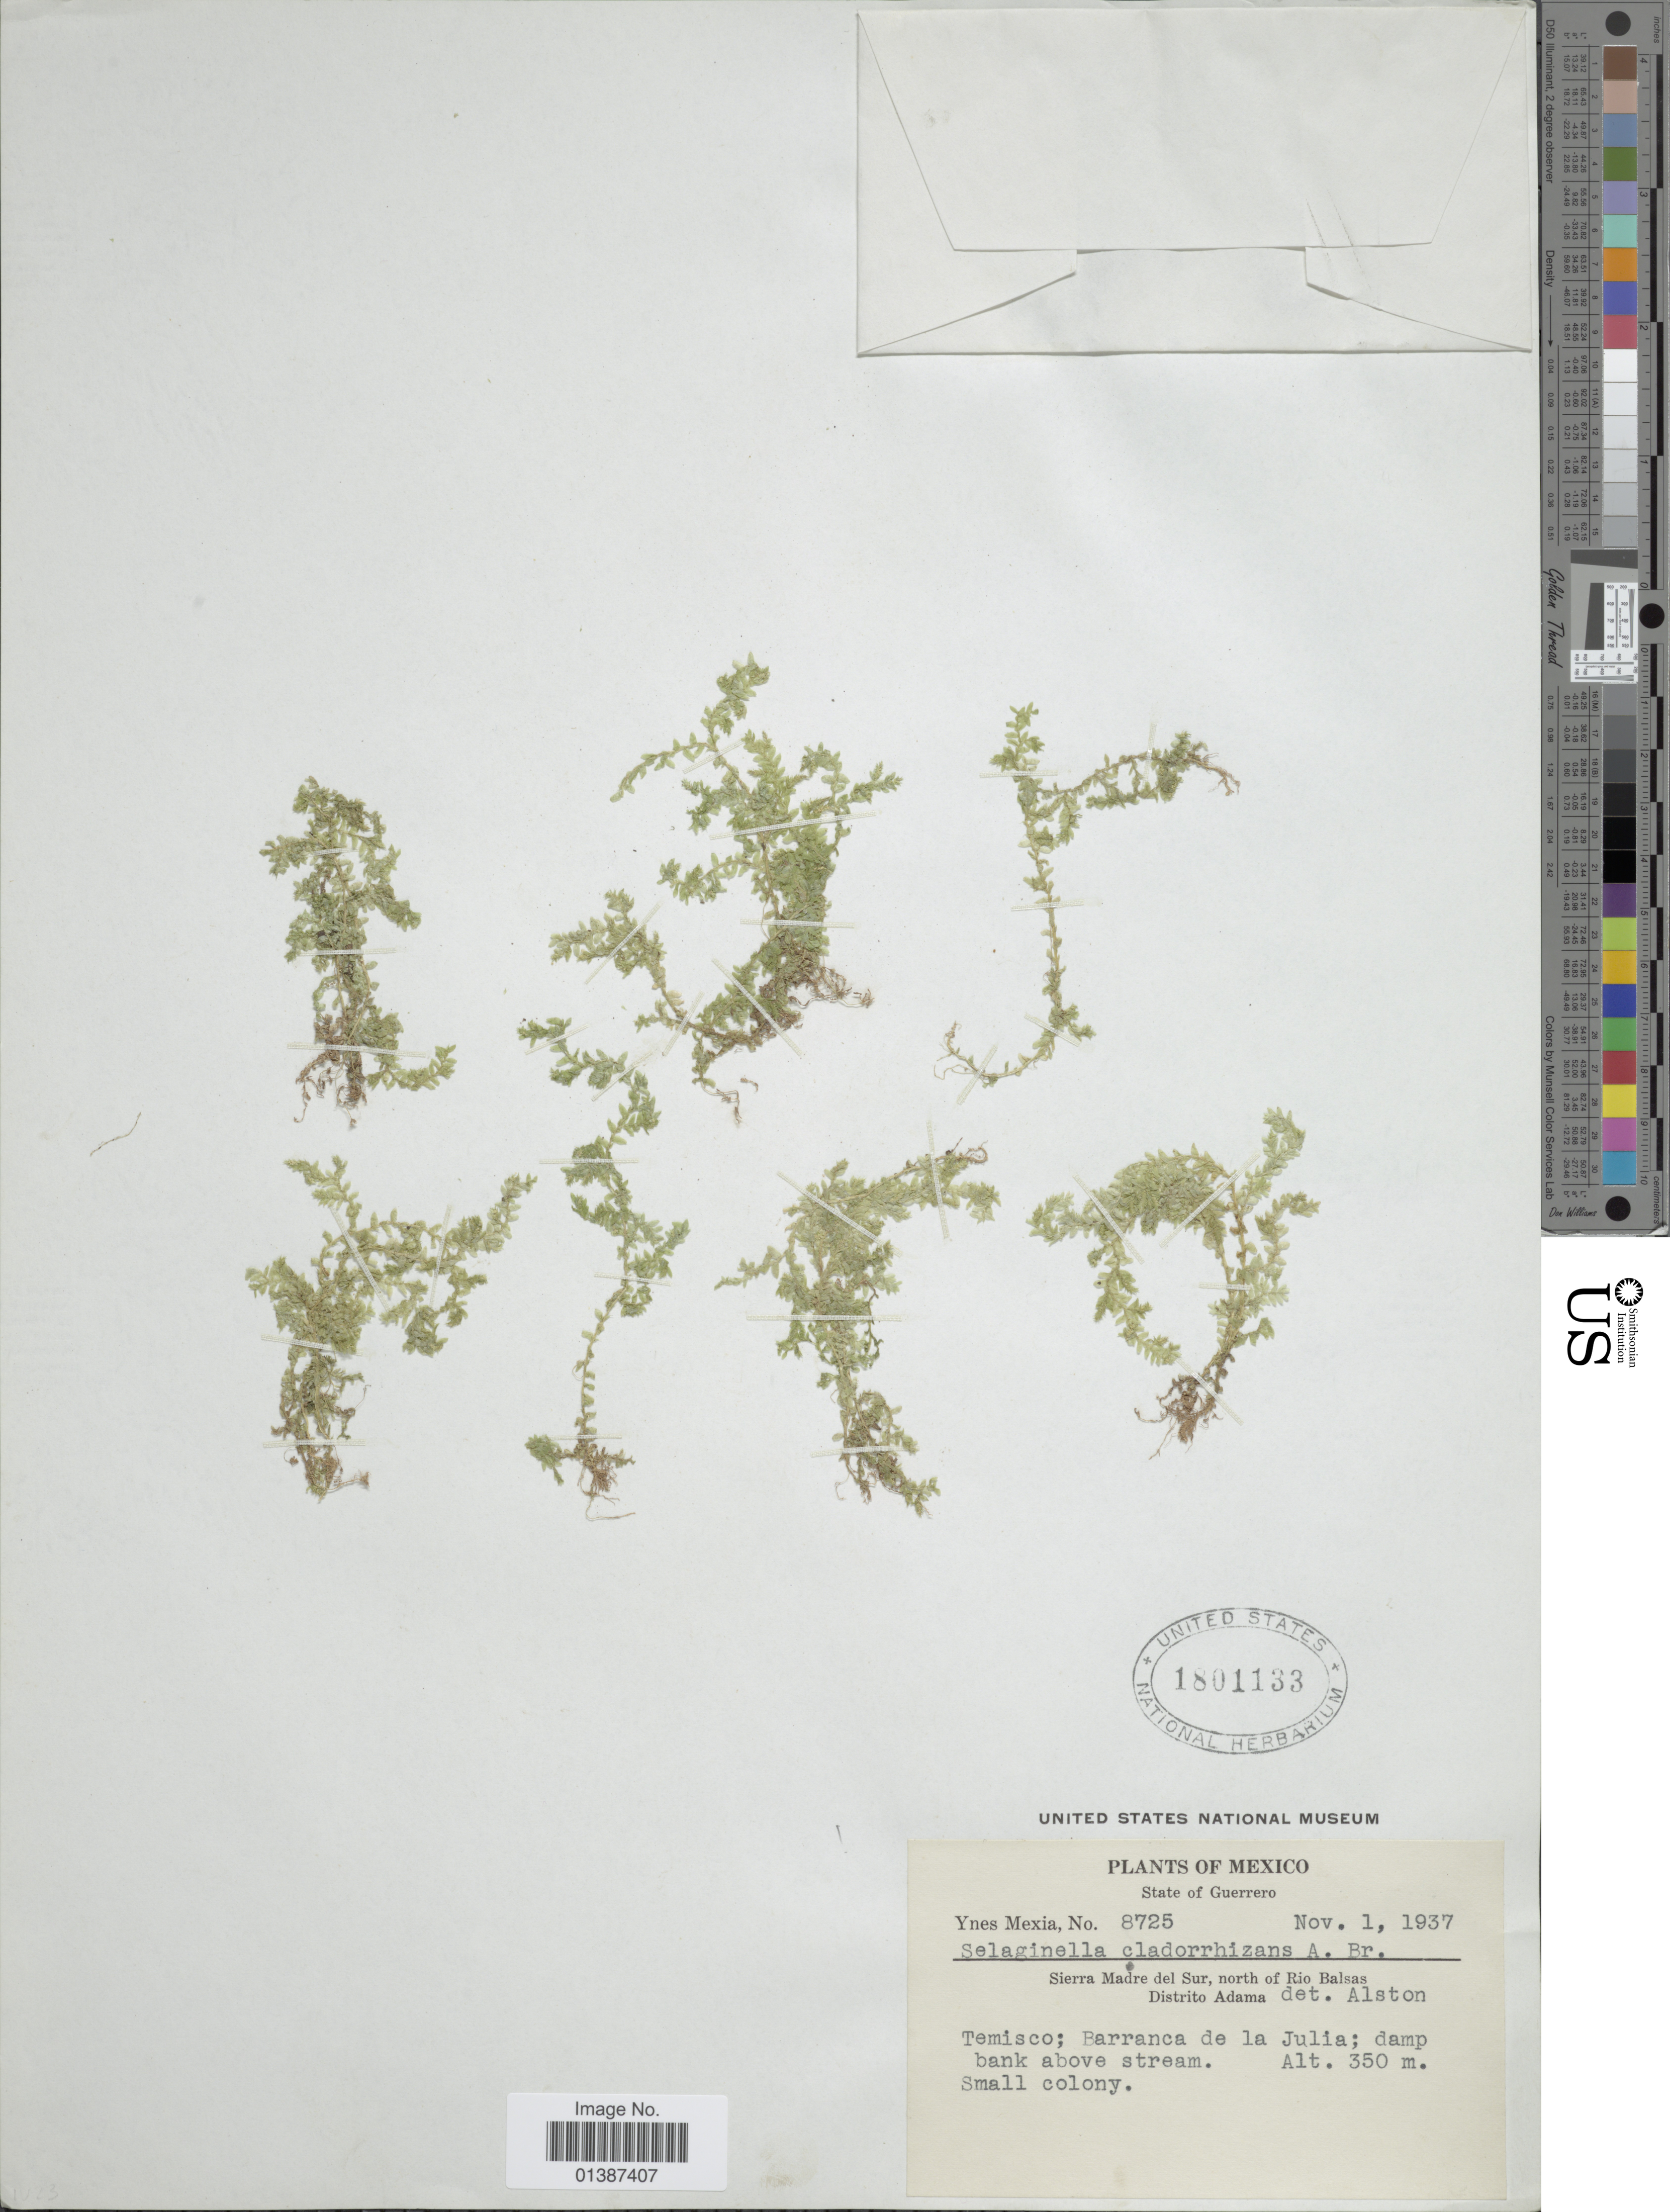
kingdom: Plantae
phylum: Tracheophyta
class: Lycopodiopsida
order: Selaginellales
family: Selaginellaceae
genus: Selaginella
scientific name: Selaginella cladorrhizans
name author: A. Br.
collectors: Y. Mexia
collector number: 8725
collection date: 1937-11-01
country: Mexico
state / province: Guerrero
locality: State of Guerrero, Sierra Madre del Sur, north of Rio Balsas, Distrito Adama, temisco; Barranca de la Julia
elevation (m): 350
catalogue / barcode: US 1801133